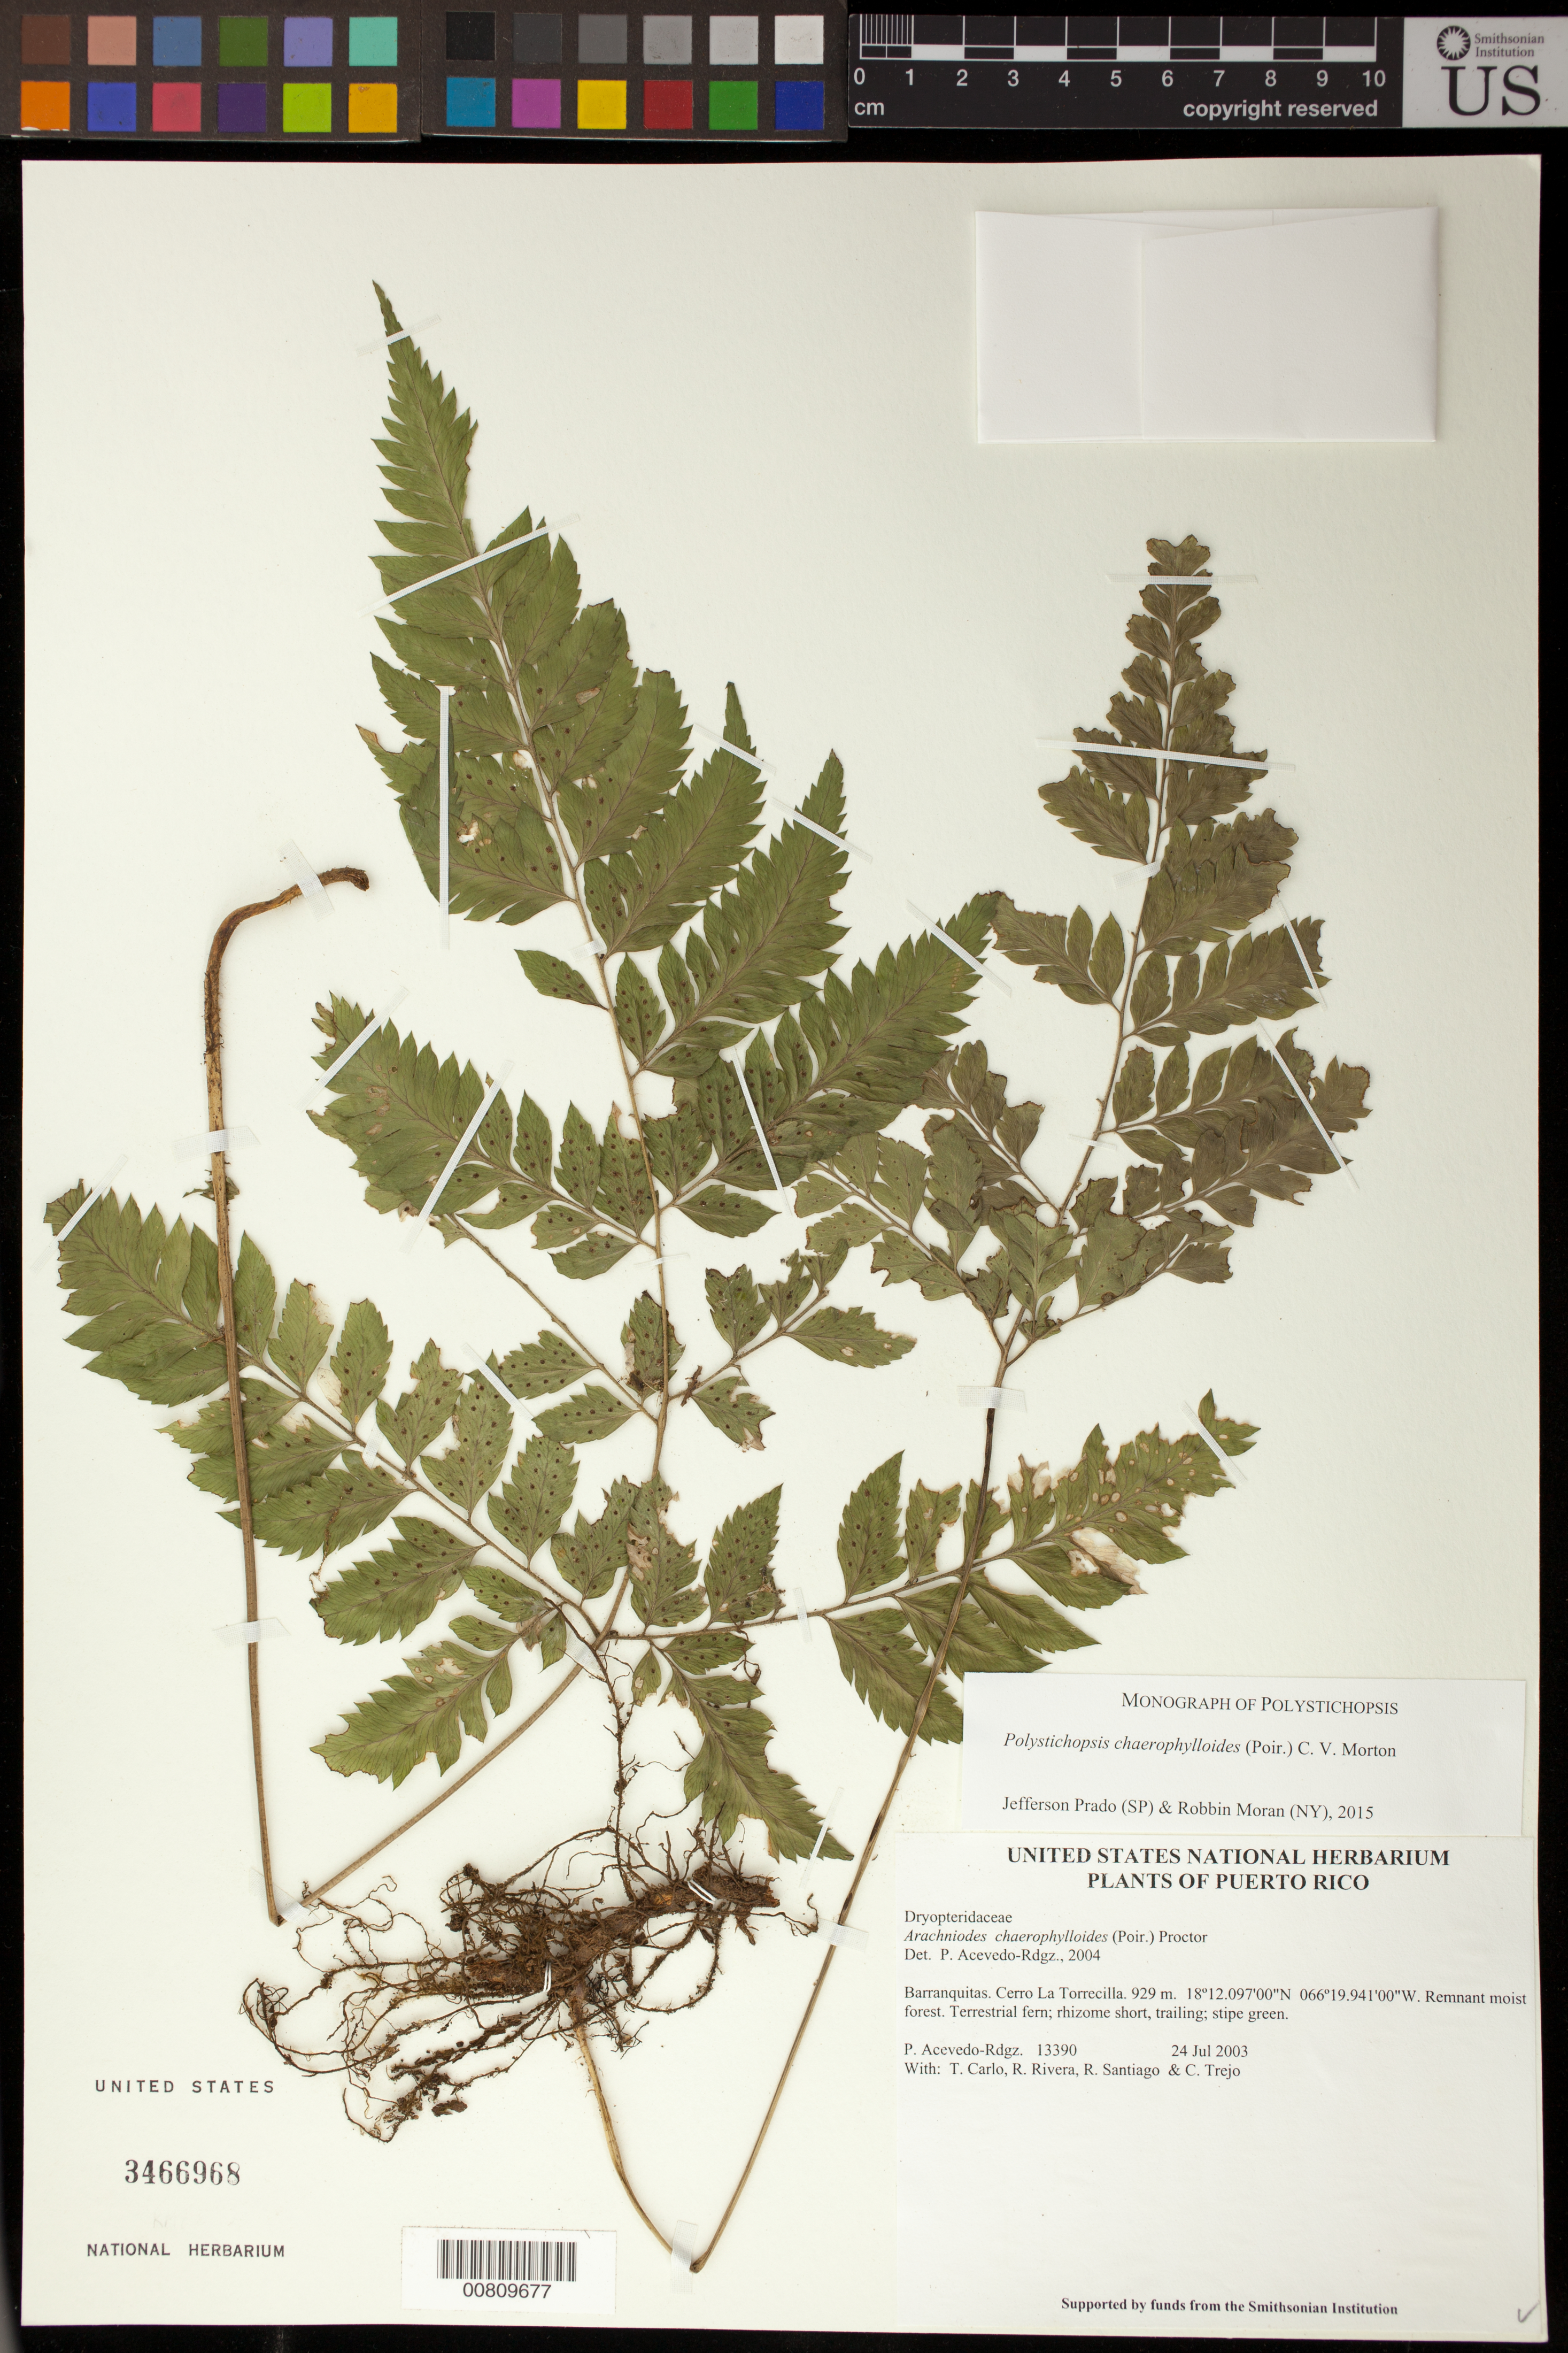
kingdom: Plantae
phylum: Tracheophyta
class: Polypodiopsida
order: Polypodiales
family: Dryopteridaceae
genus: Polystichopsis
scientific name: Polystichopsis chaerophylloides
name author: (Poir.) C.V. Morton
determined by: Prado, J.; Moran, R. C.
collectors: P. Acevedo-Rodr., T. Carlo, R. Rivera, R. Santiago & C. Trejo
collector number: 13390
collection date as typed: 24 Jul 2003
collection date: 2003-07-24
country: Puerto Rico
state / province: Barranquitas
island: Puerto Rico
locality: Barranquitas. Cerro La Torrecilla.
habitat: Remnant moist forest.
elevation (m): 929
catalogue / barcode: US 3466968